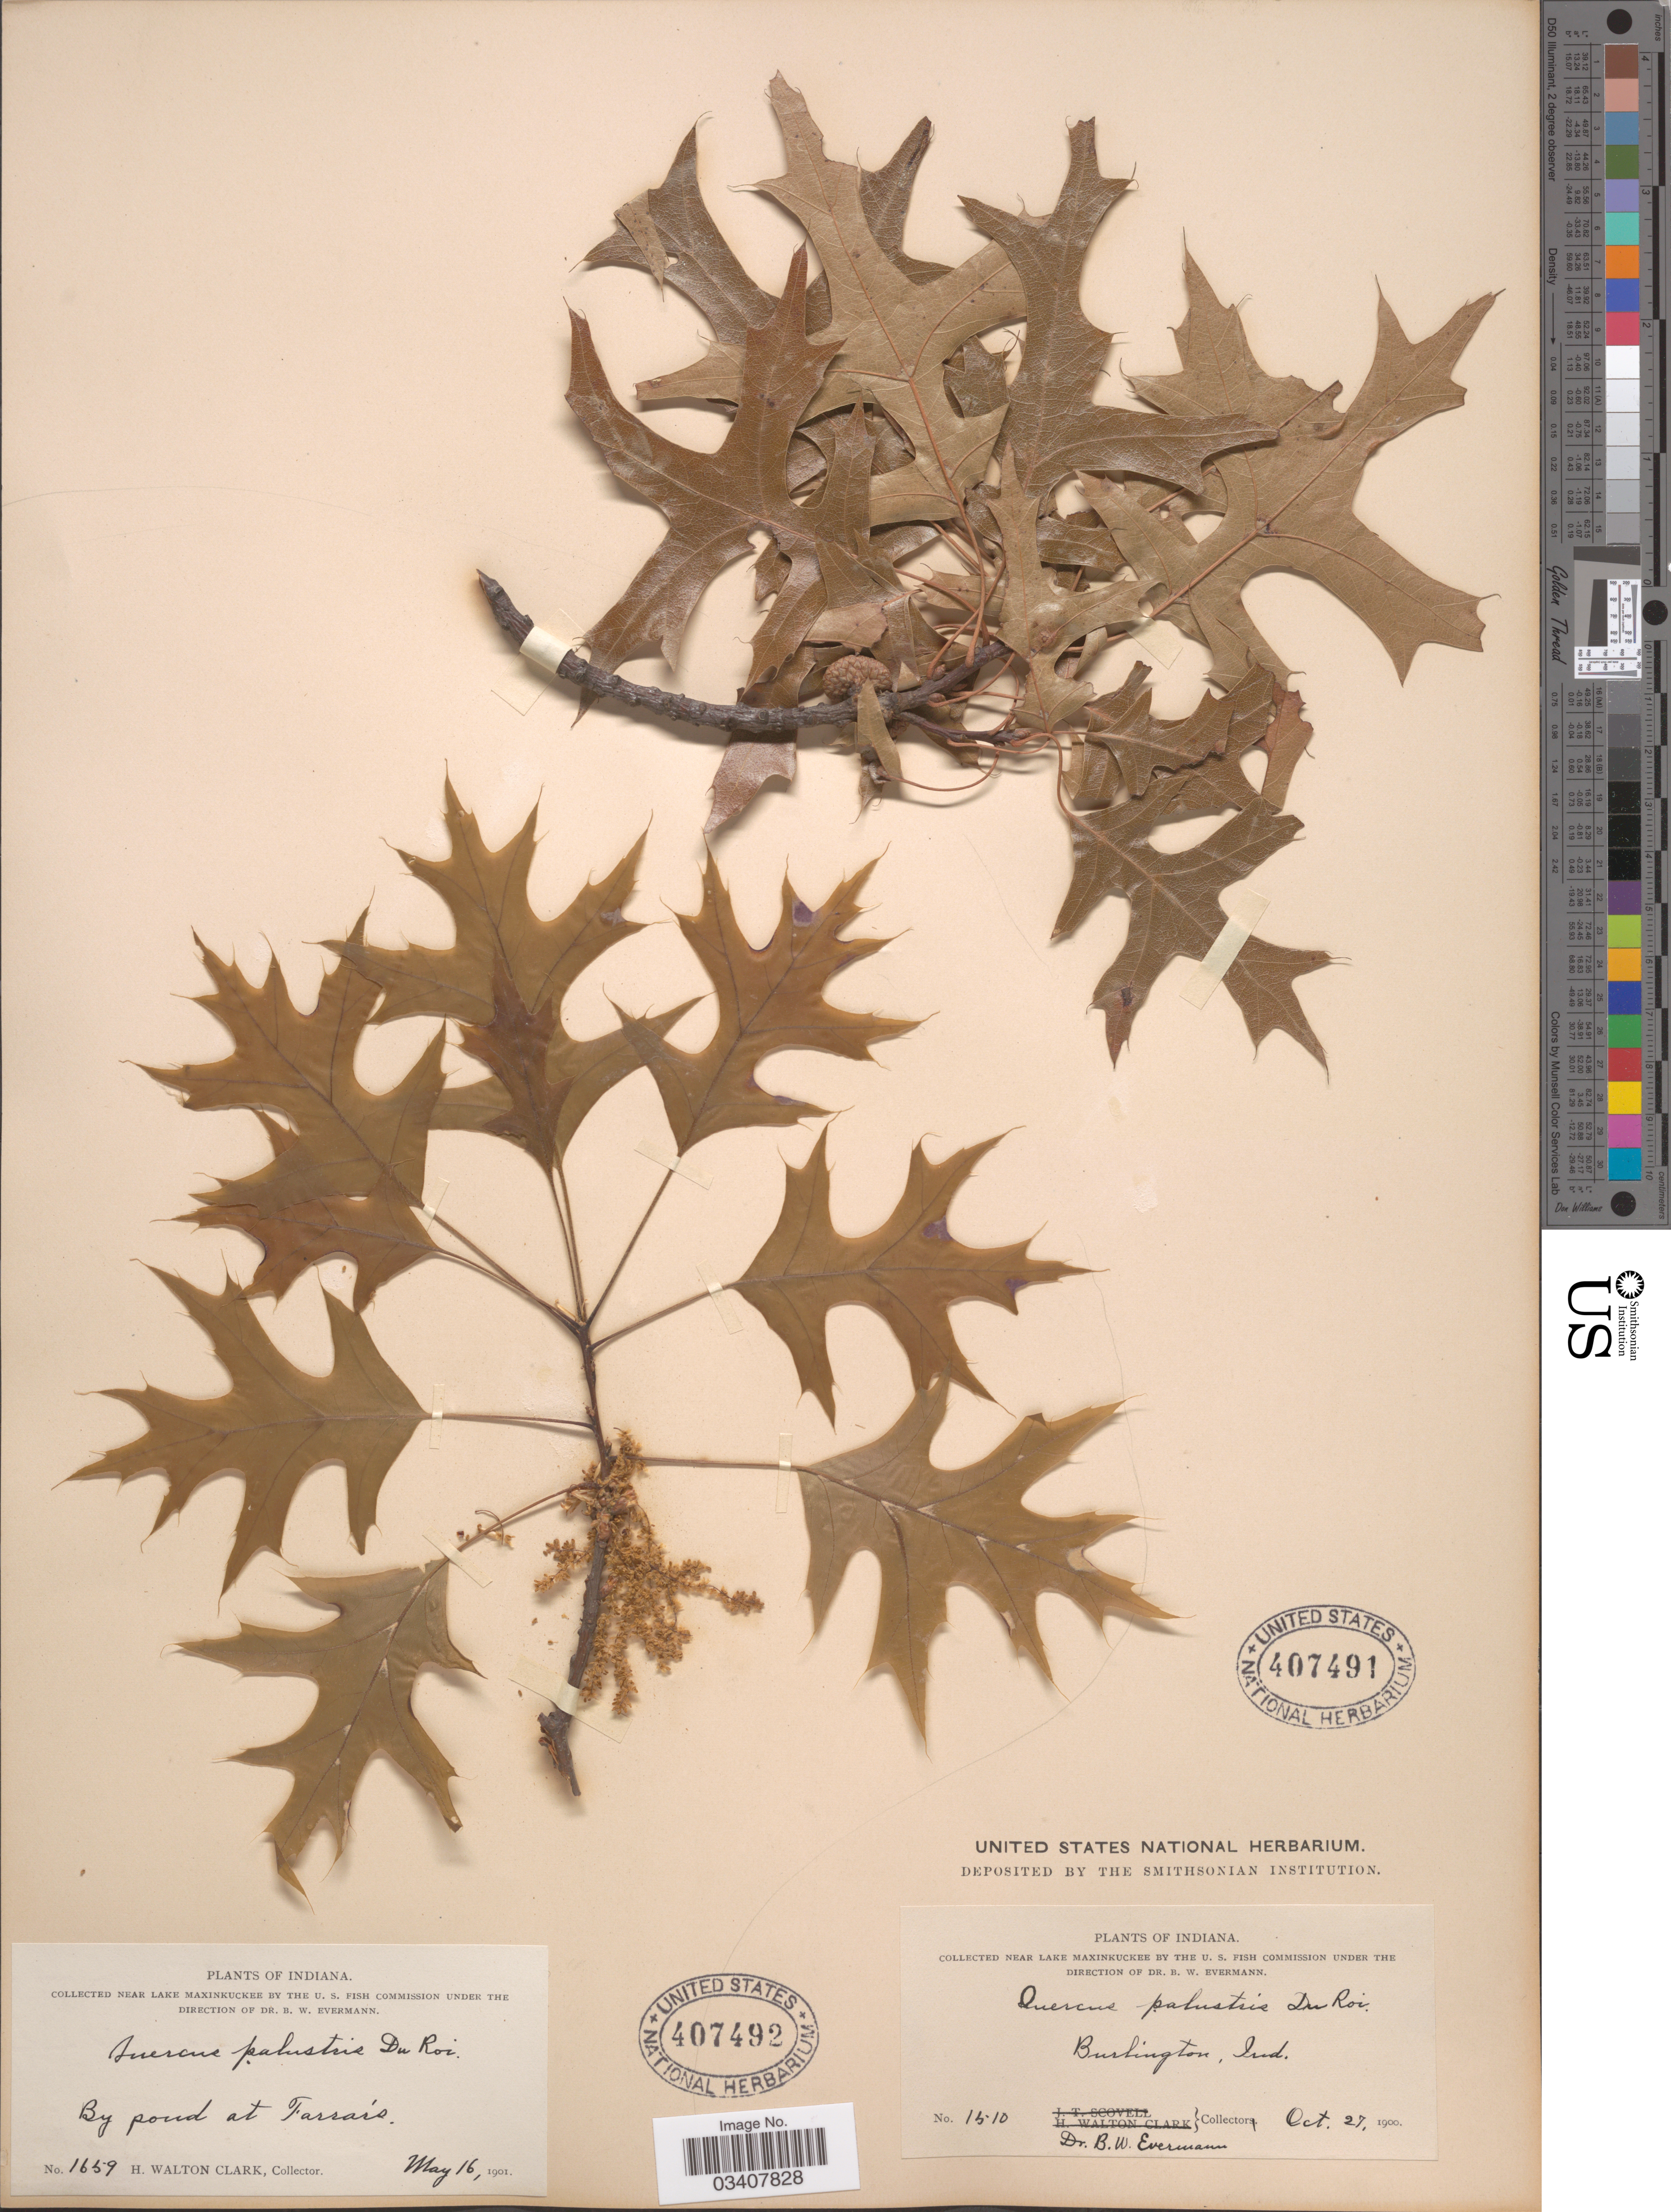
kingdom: Plantae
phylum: Tracheophyta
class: Magnoliopsida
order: Fagales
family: Fagaceae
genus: Quercus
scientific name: Quercus palustris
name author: Münchh.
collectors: H. W. Clark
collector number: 1659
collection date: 1901-05-16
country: United States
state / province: Indiana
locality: Near lake Maxinkuckee. By pond at Farrar's.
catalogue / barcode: US 407492-2